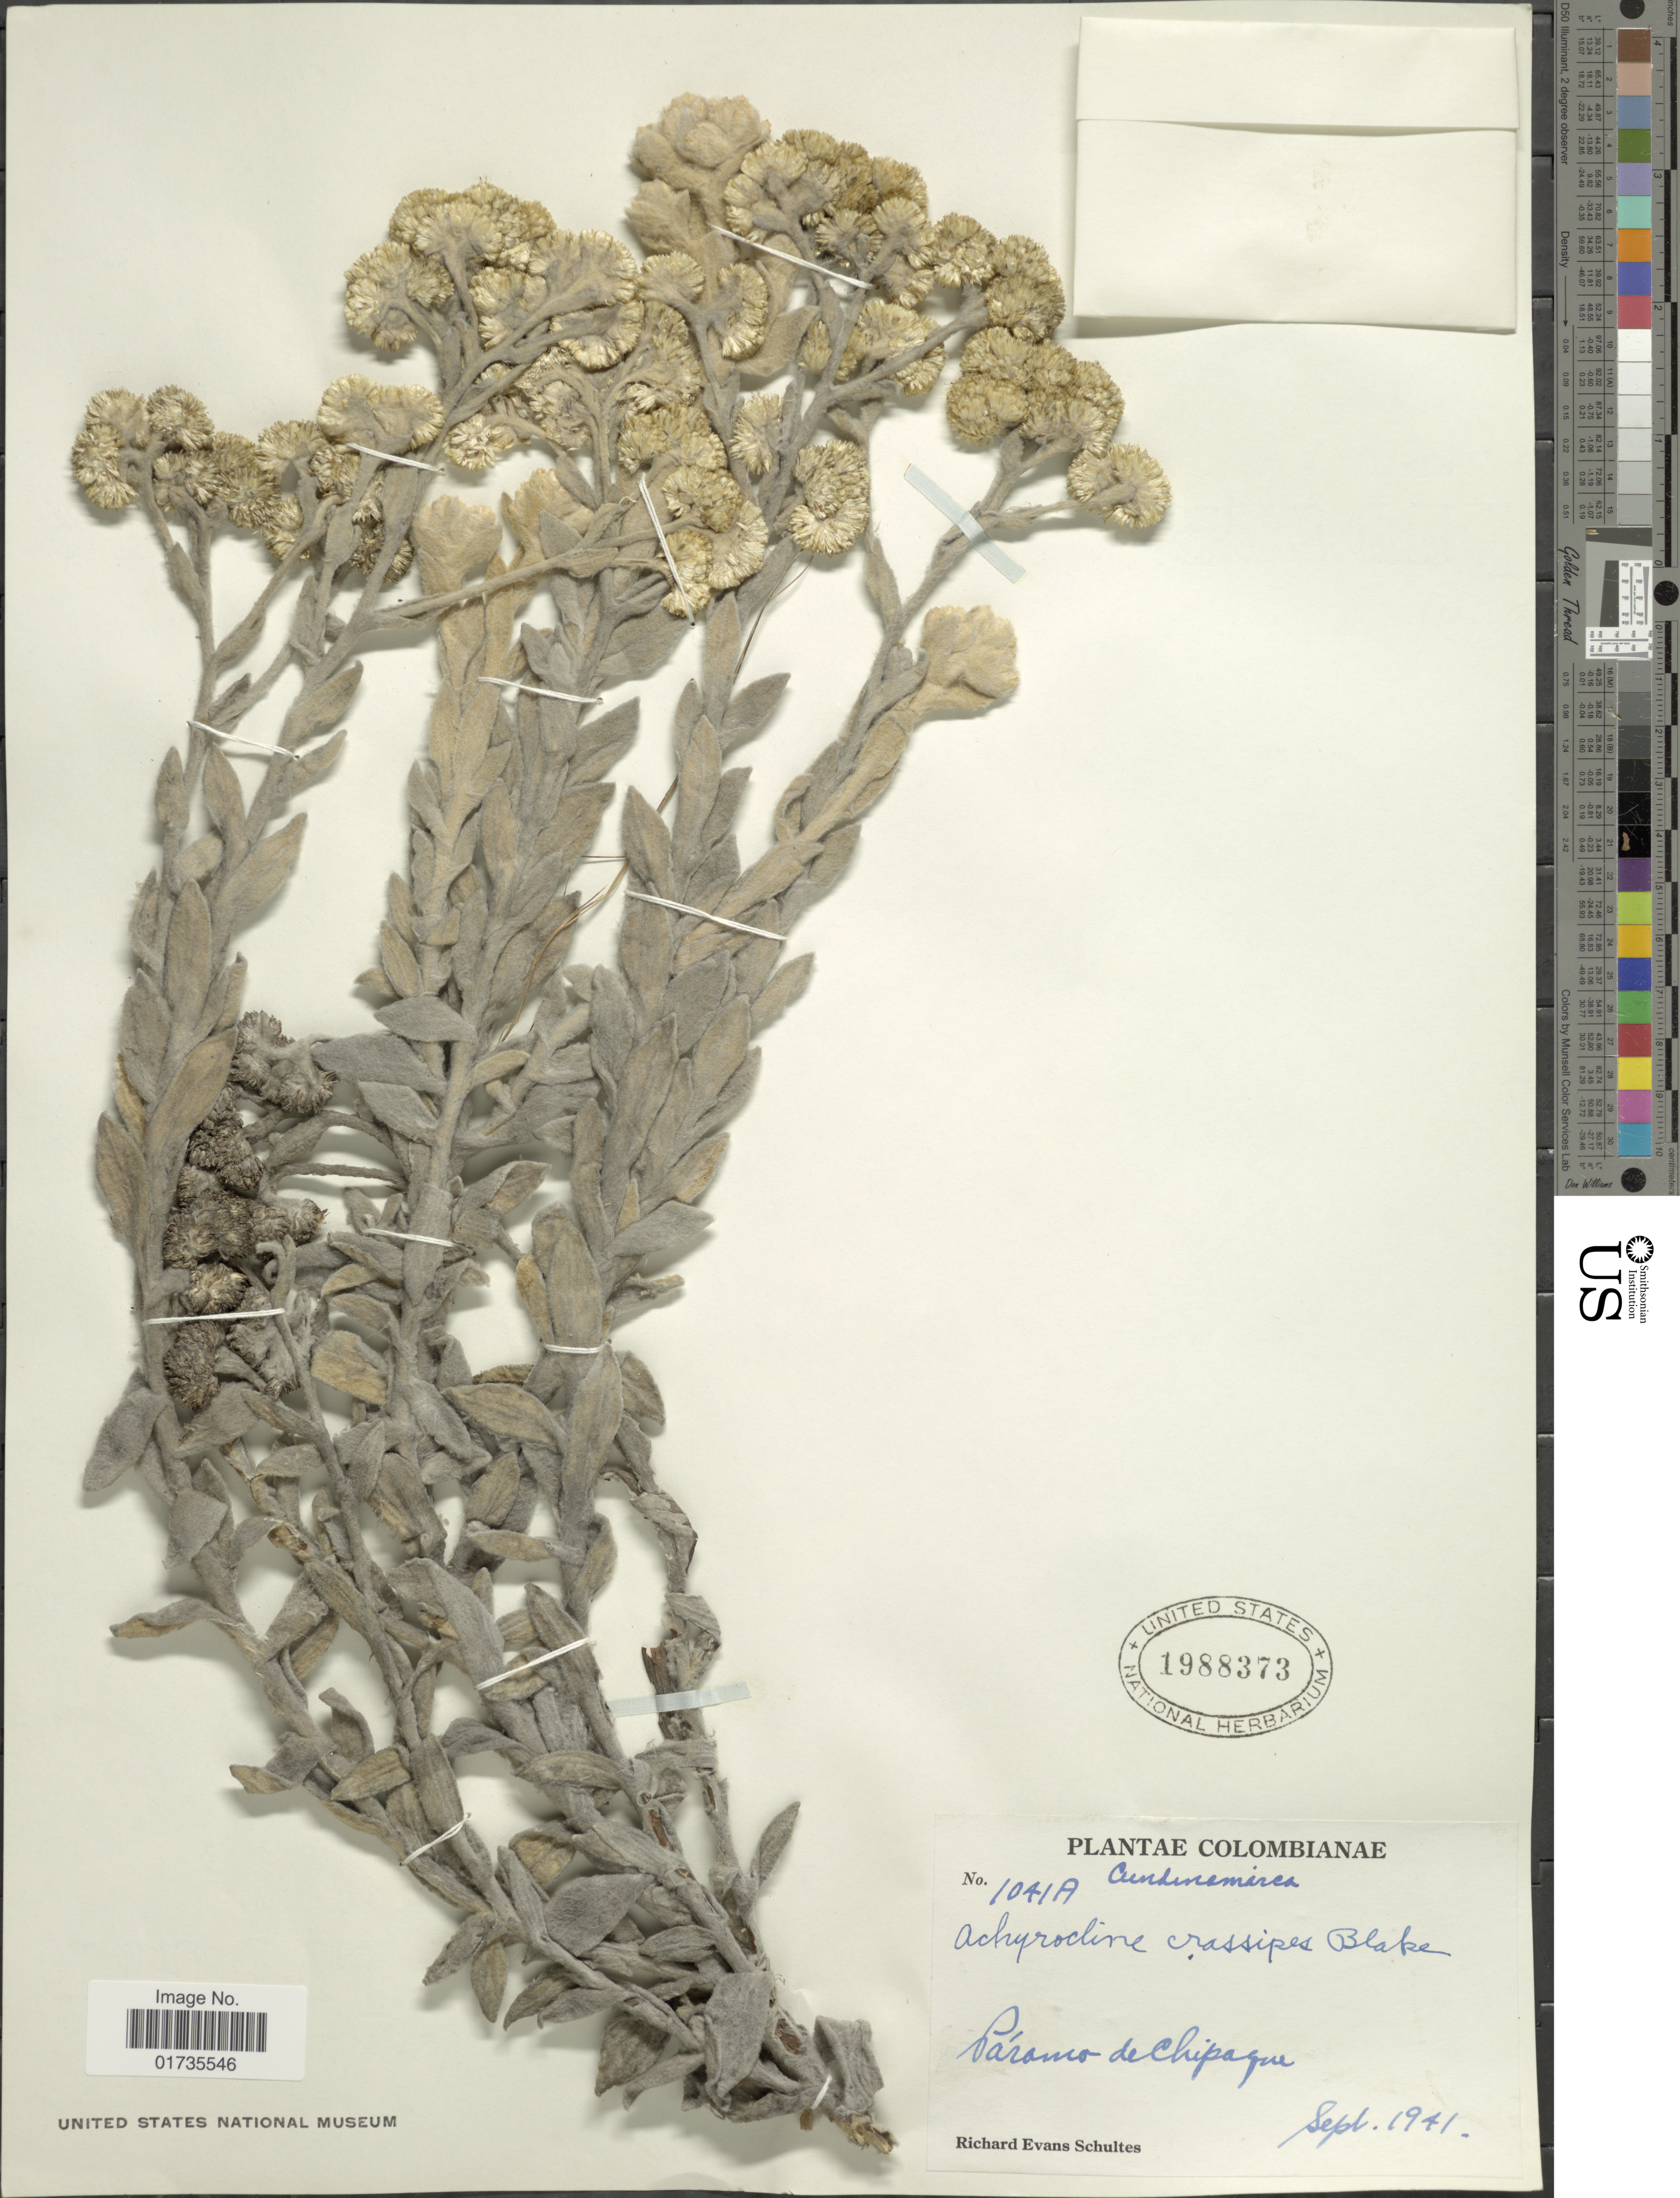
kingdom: Plantae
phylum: Tracheophyta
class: Magnoliopsida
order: Asterales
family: Asteraceae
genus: Achyrocline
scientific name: Achyrocline crassiceps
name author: S.F. Blake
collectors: R. E. Schultes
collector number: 1041A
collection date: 1941-09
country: Colombia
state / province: Cundinamarca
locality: Cundinamarca. Caramo de Chipayu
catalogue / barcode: US 1988373